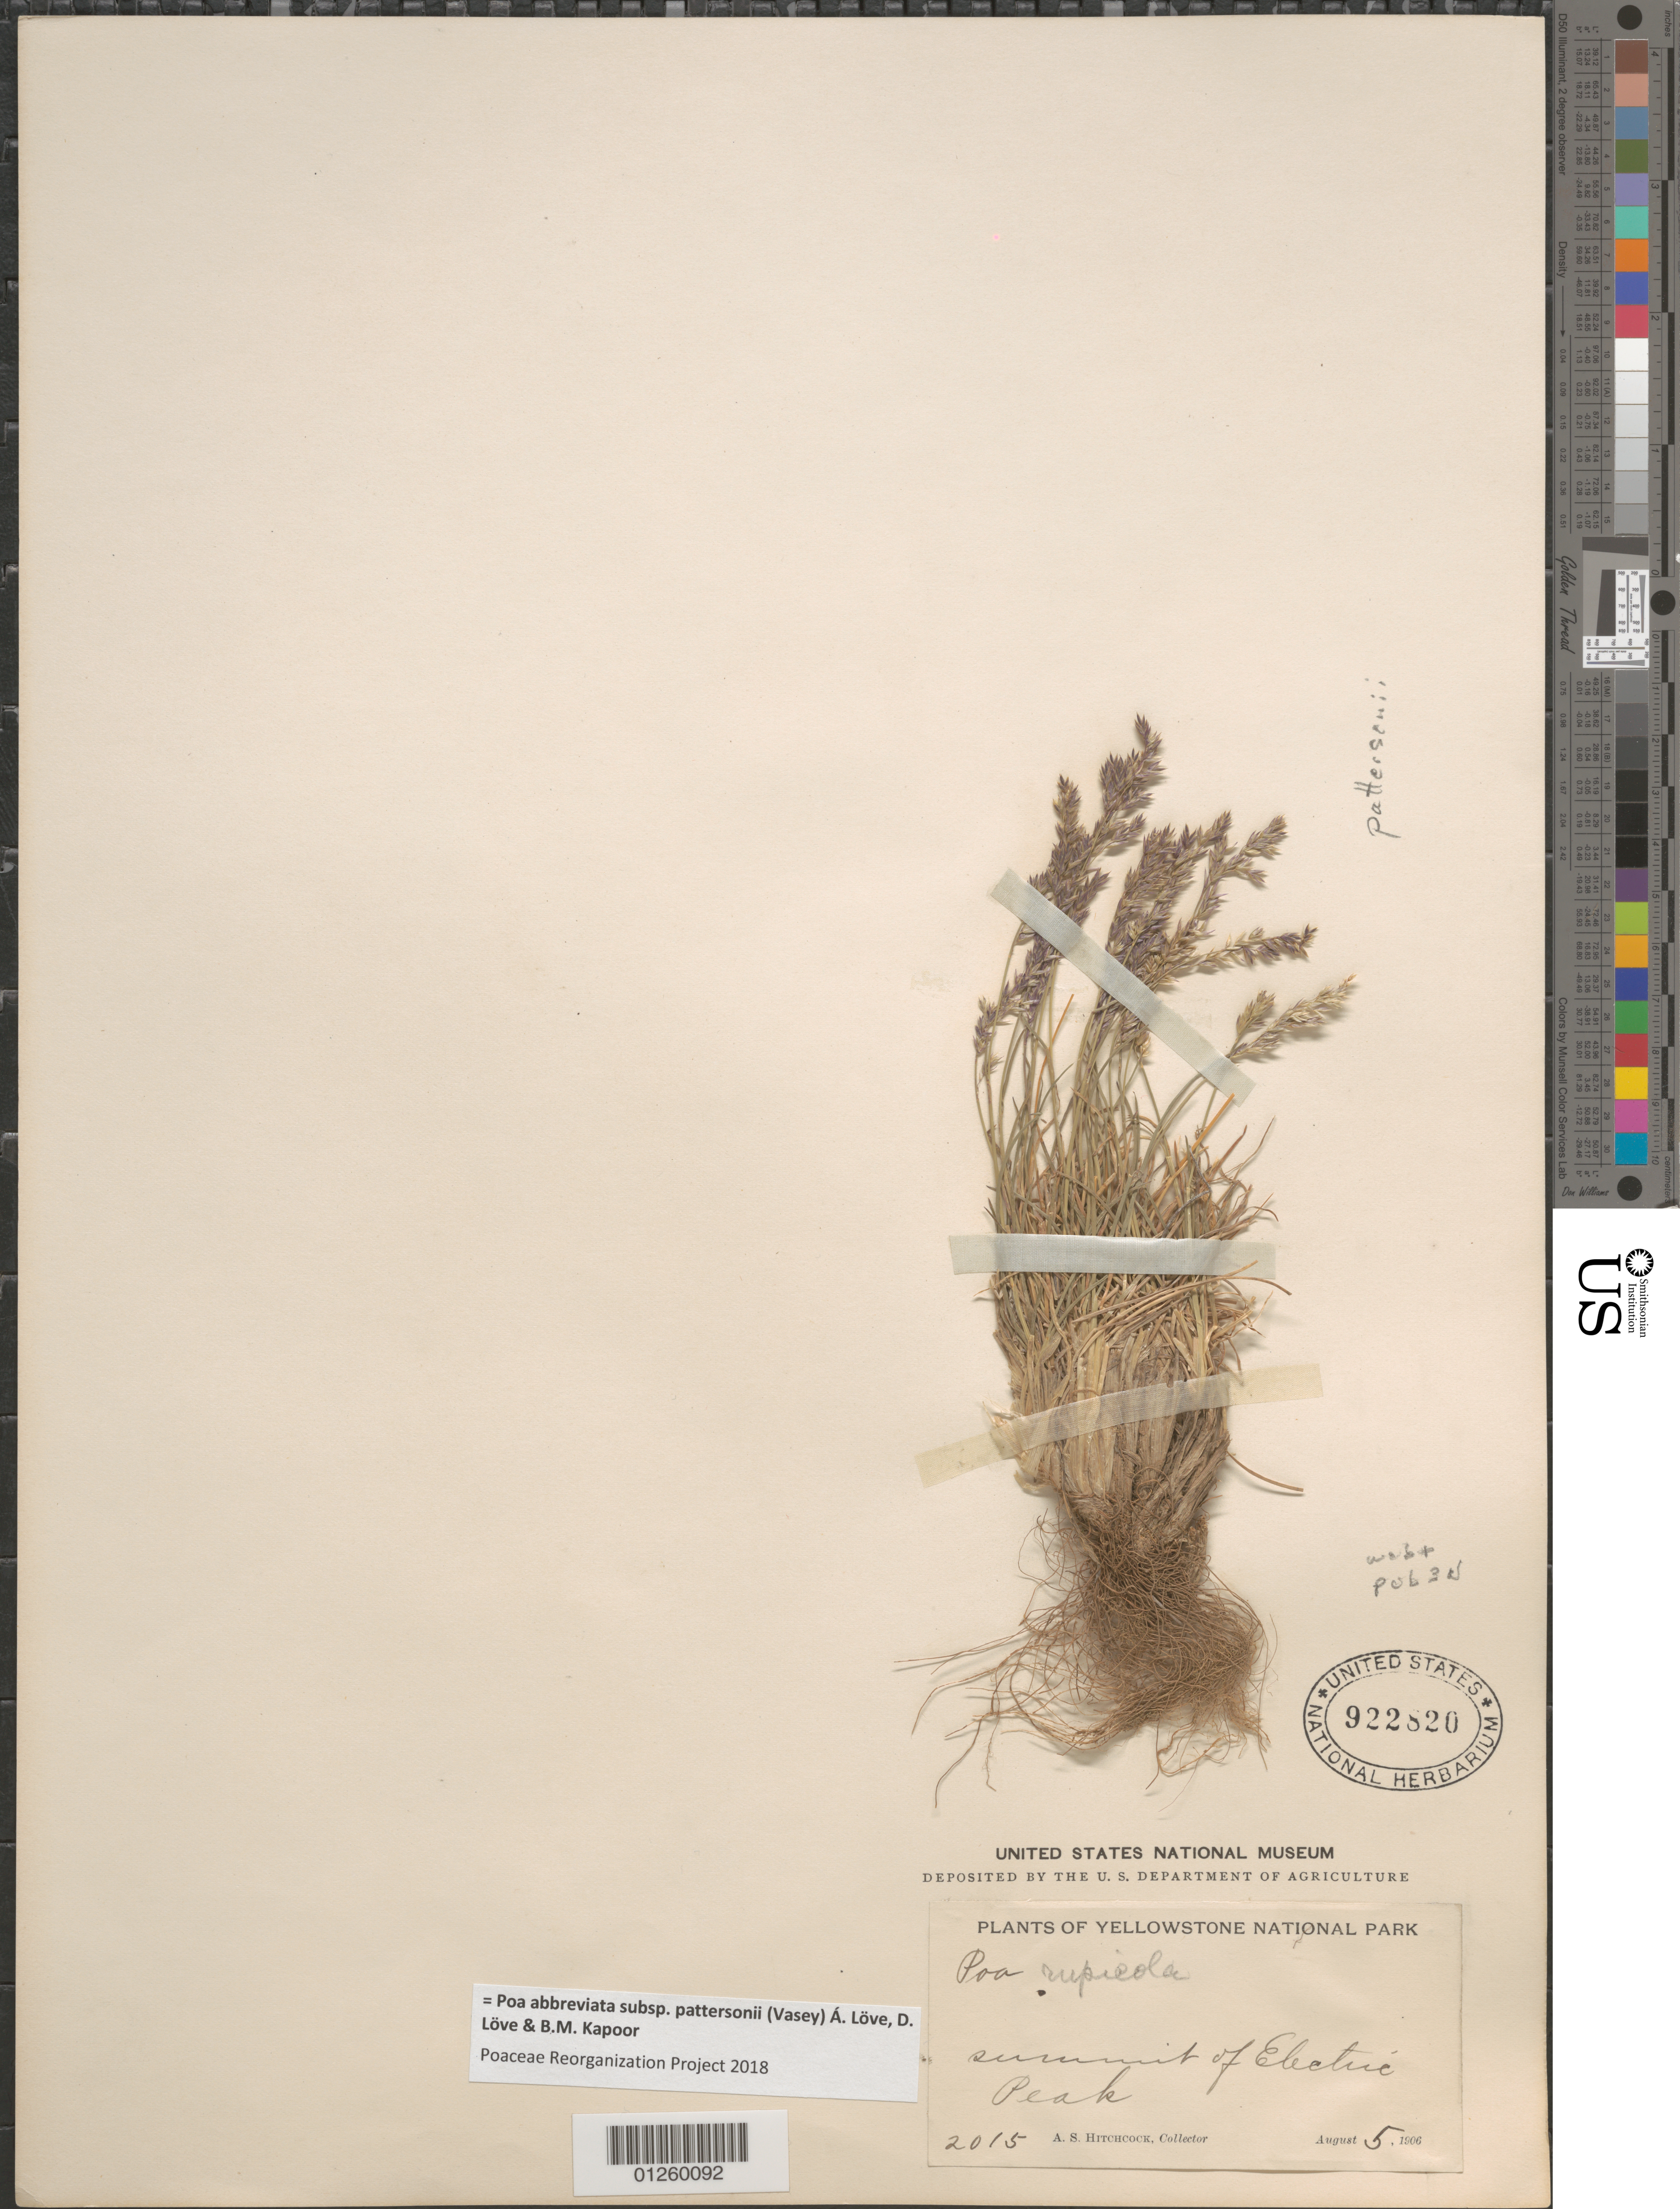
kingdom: Plantae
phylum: Tracheophyta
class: Liliopsida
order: Poales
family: Poaceae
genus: Poa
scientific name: Poa abbreviata subsp. pattersonii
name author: (Vasey) Á. Löve et al.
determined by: Poaceae Reorganization Project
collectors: A. S. Hitchcock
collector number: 2015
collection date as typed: August 5, 1906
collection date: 1906-08-05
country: United States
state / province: Montana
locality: Summit of Electric Peak.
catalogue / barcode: US 922820